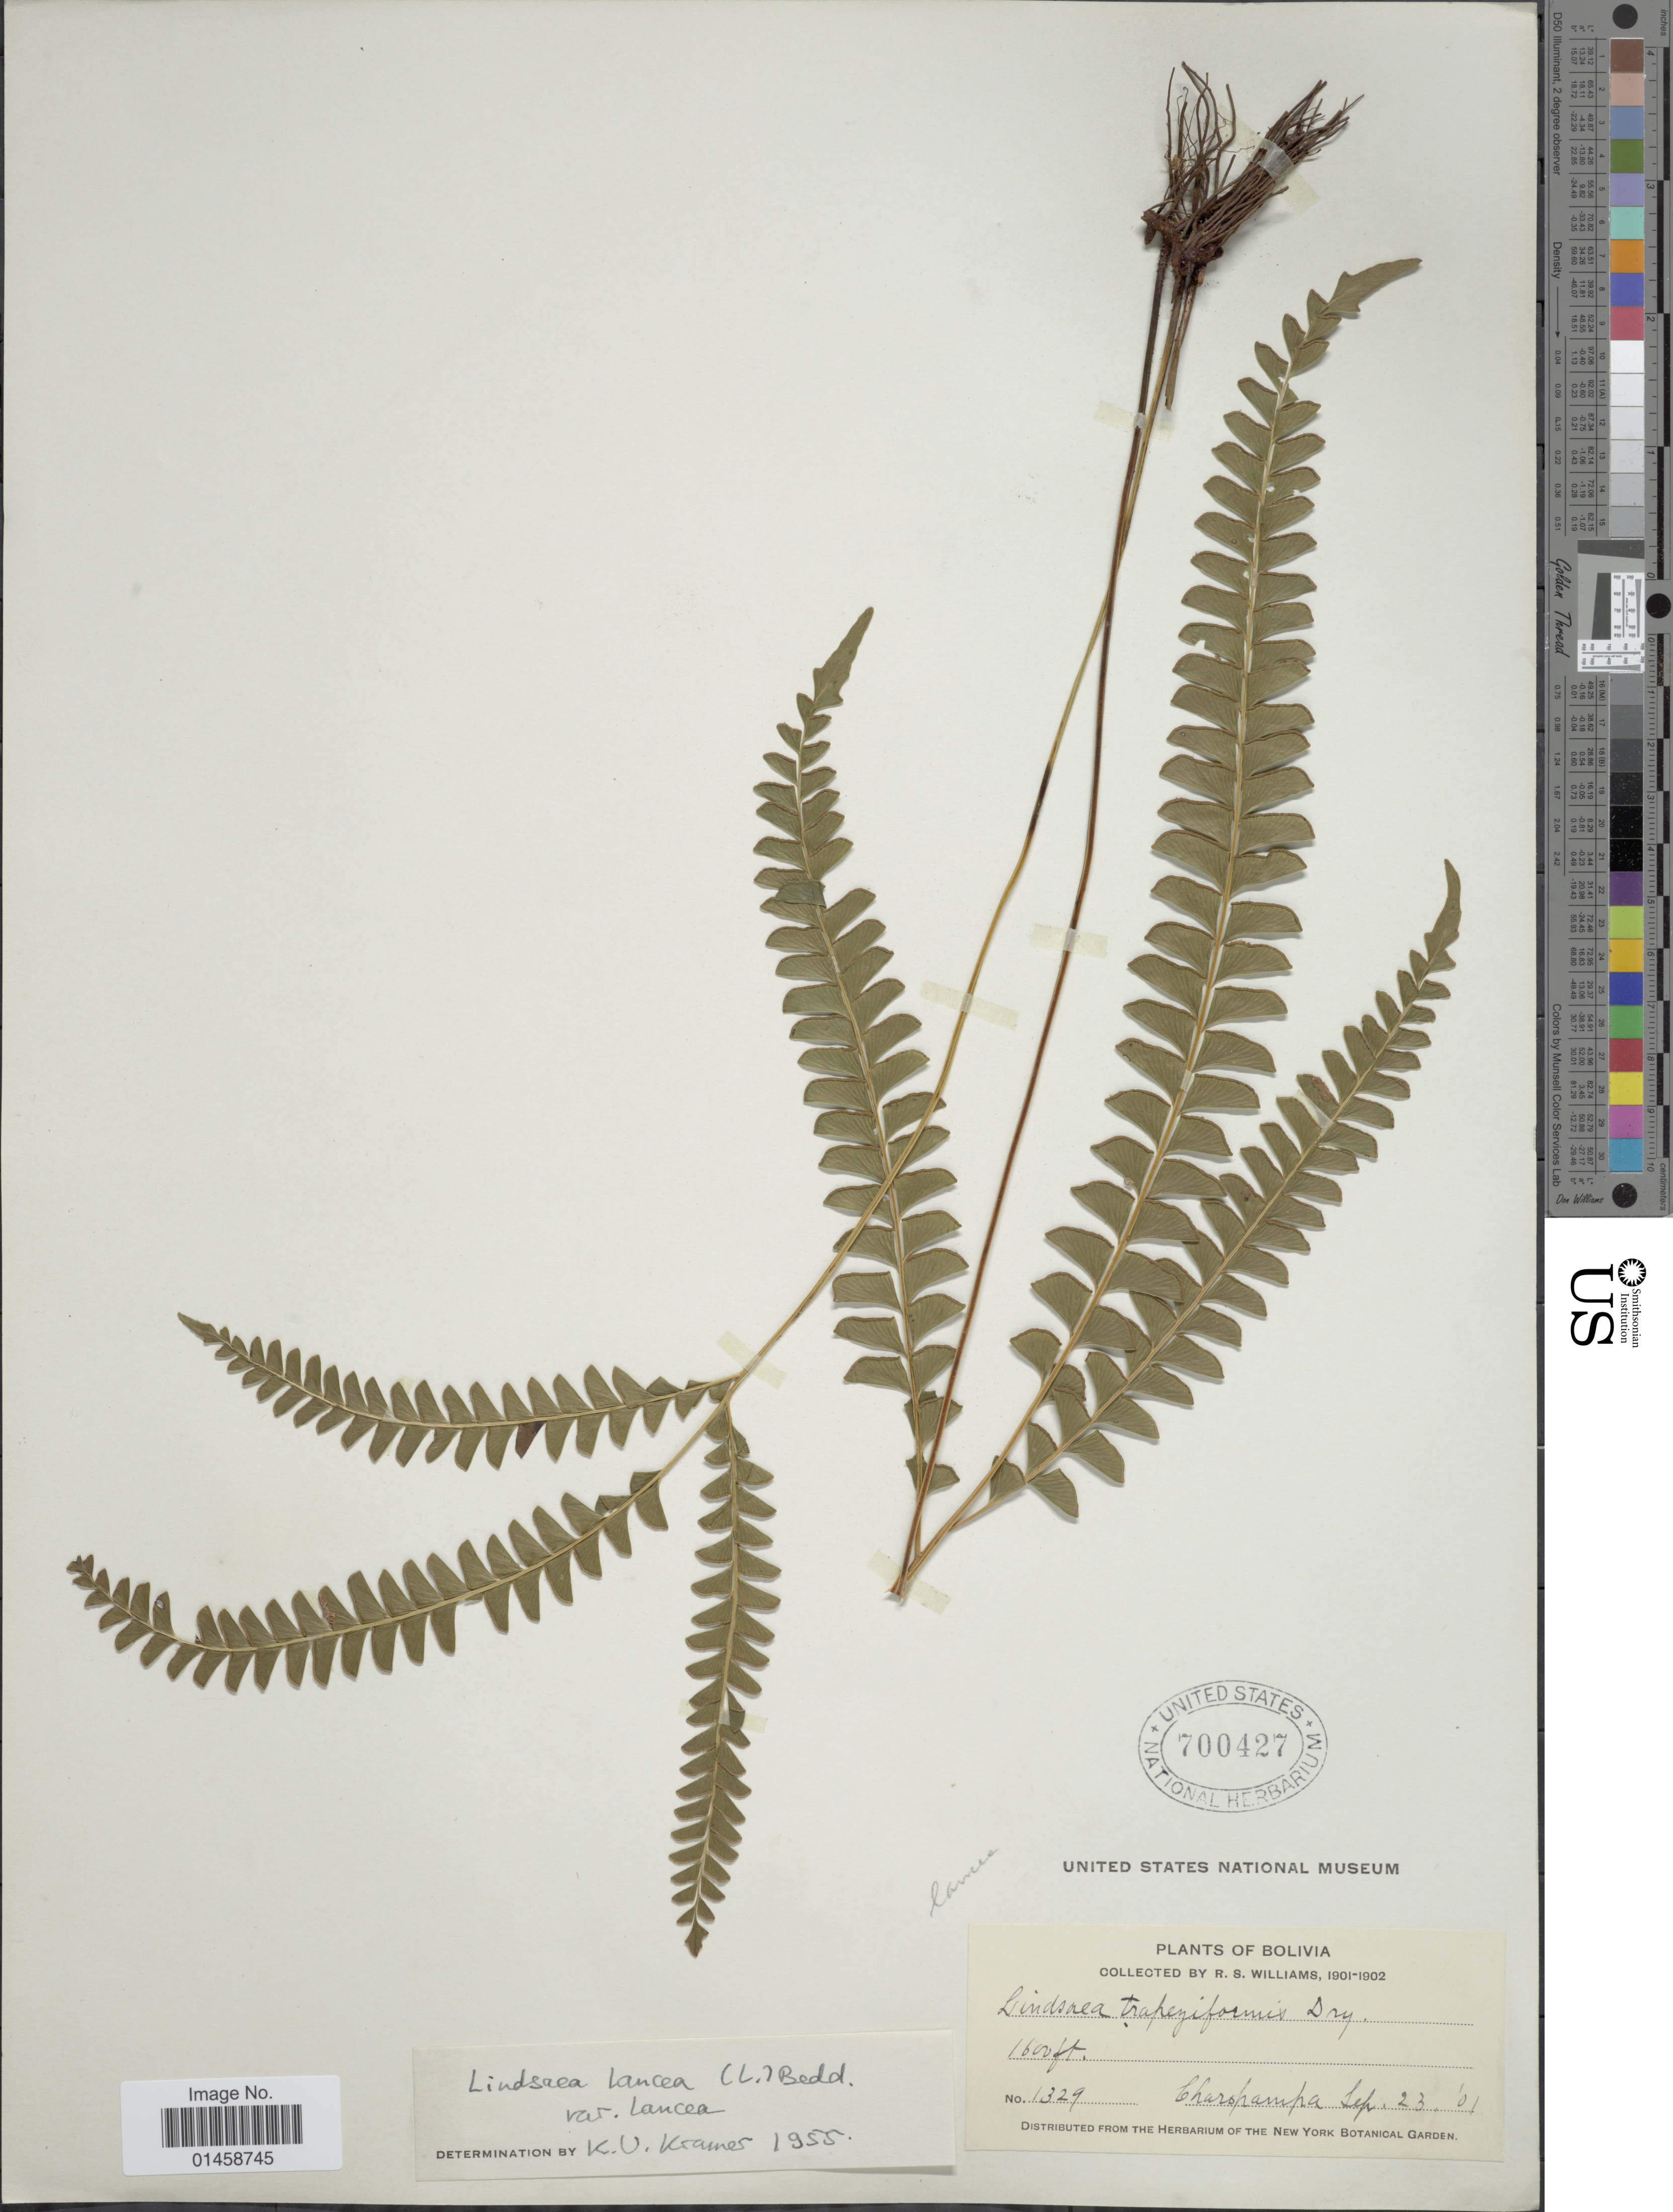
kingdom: Plantae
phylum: Tracheophyta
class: Polypodiopsida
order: Polypodiales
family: Lindsaeaceae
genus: Lindsaea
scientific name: Lindsaea lancea var. lancea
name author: (L.) Bedd.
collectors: R. S. Williams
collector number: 1329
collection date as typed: Sep. 23, 1901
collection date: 1901-09-23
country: Bolivia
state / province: La Páz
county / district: Larecaja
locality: Charopampa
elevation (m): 488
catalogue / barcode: US 700427